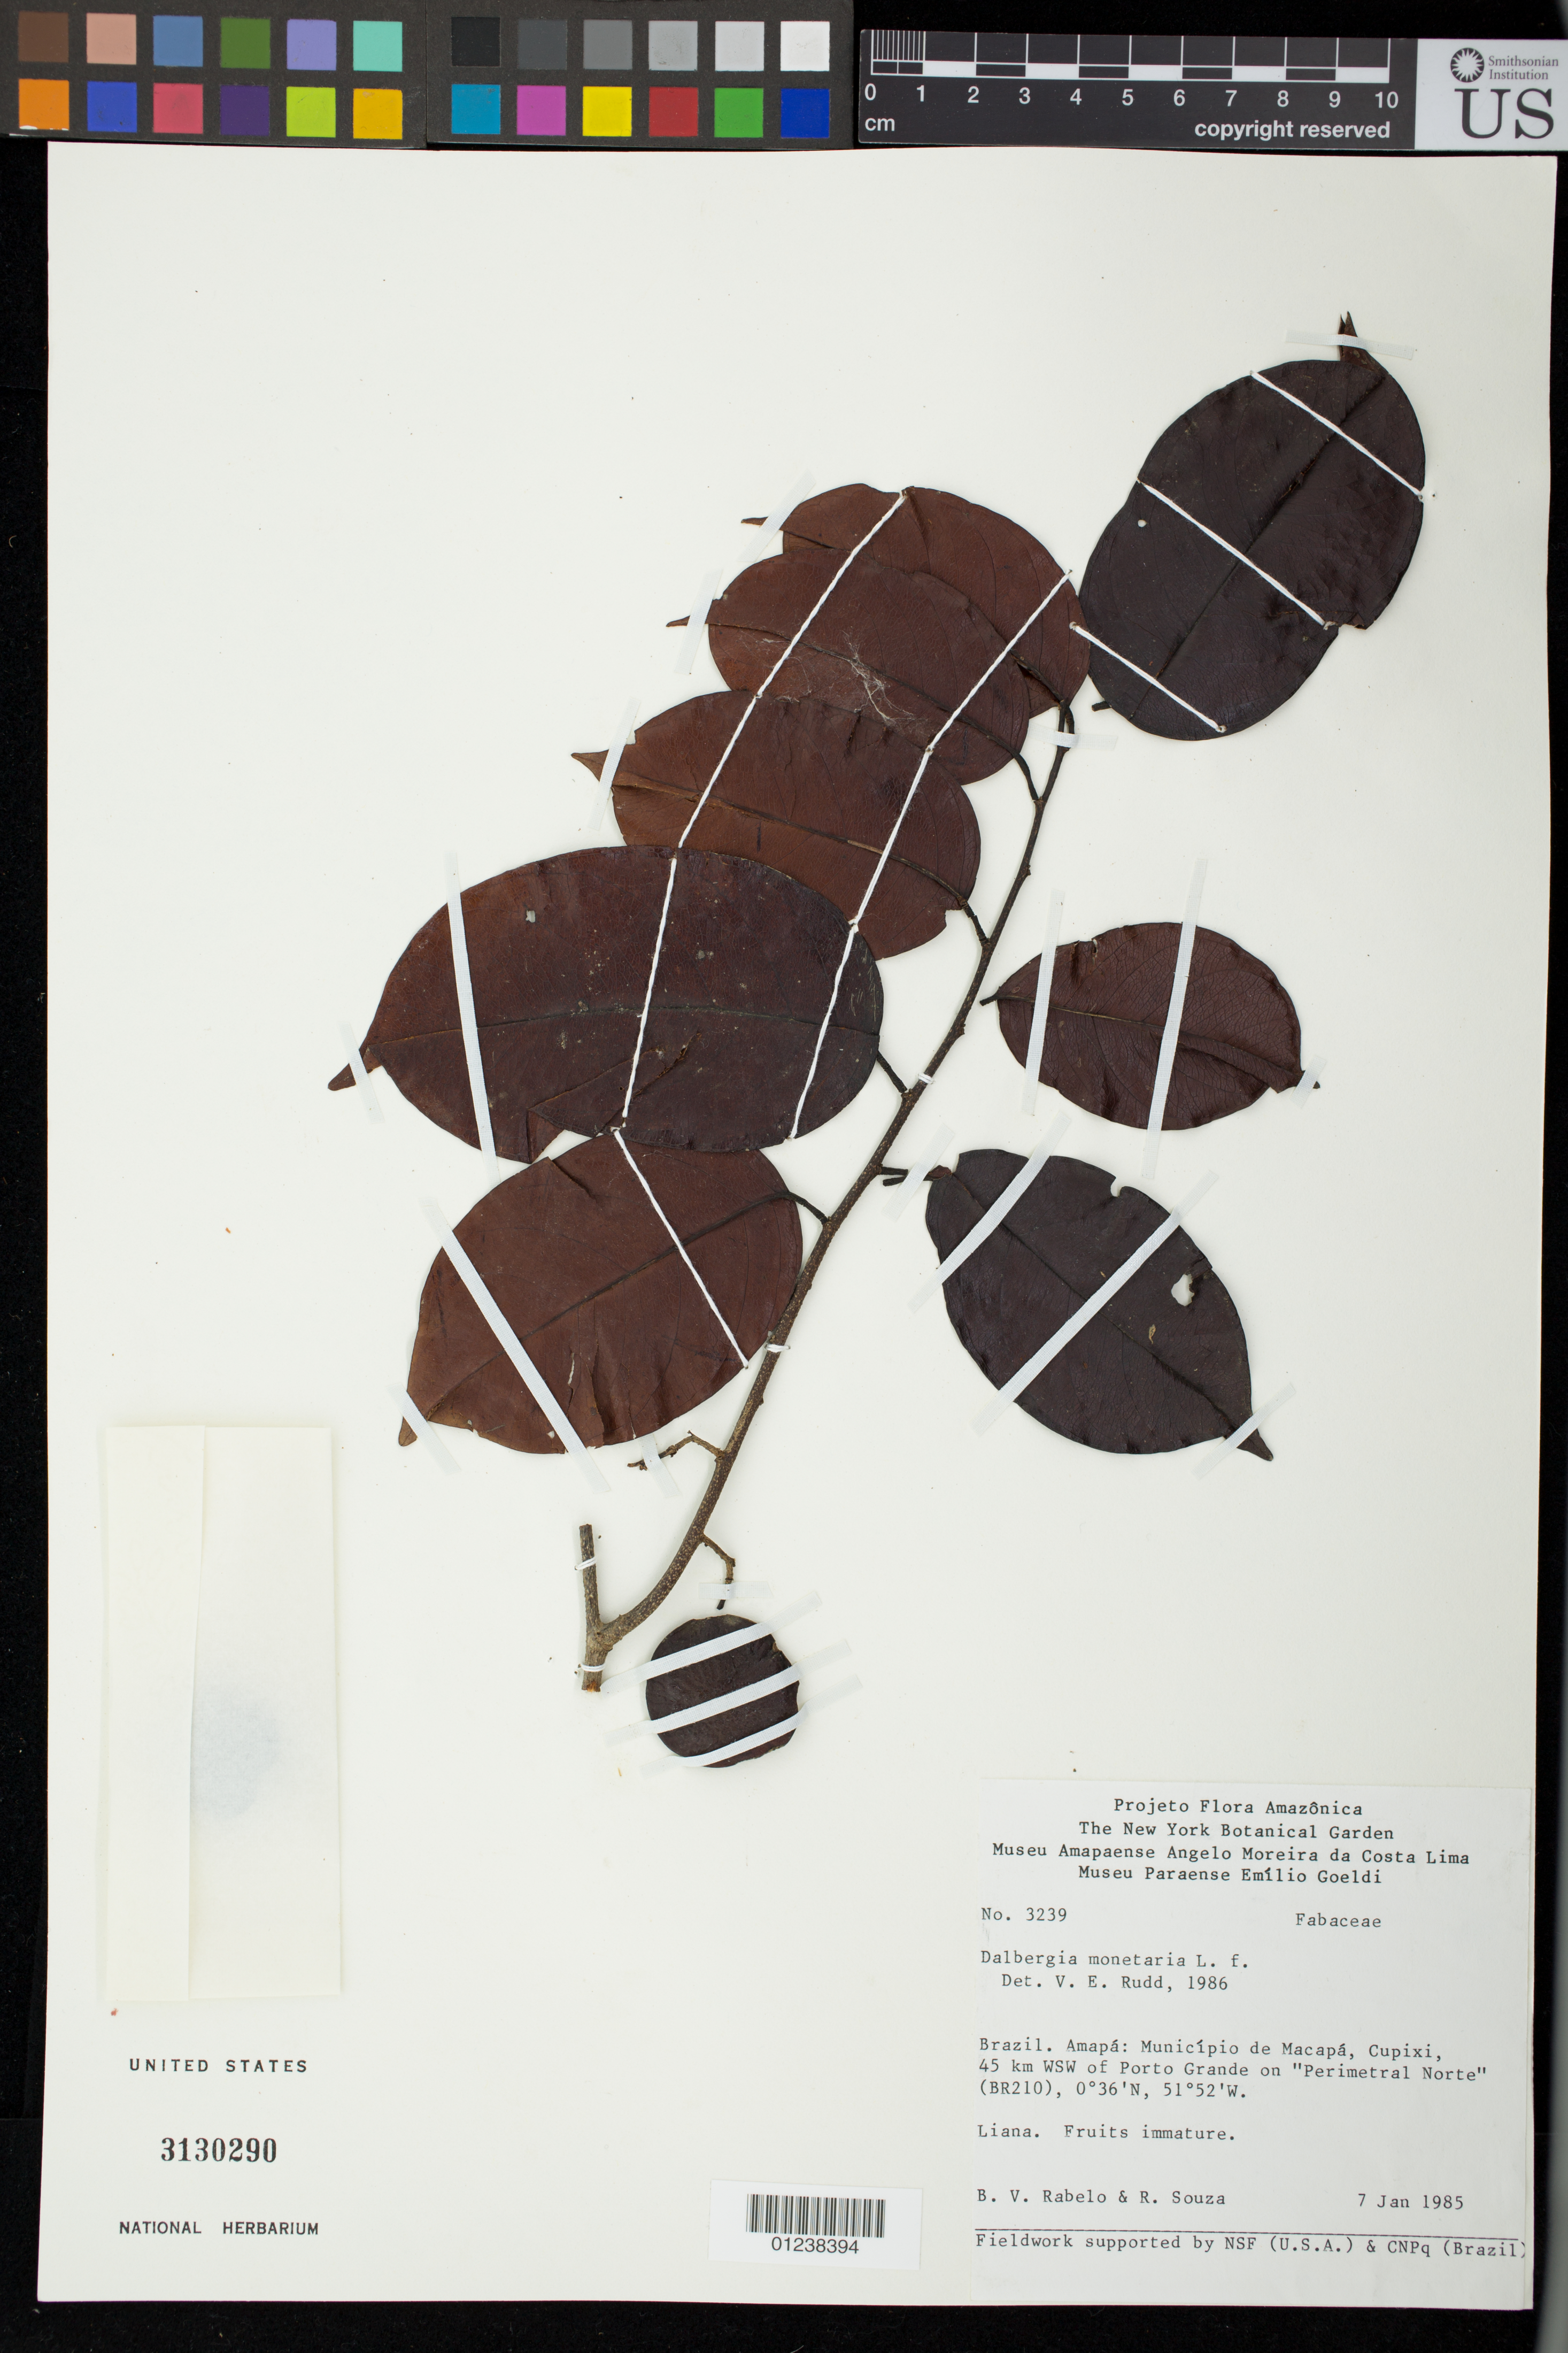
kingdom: Plantae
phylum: Tracheophyta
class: Magnoliopsida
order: Fabales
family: Fabaceae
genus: Dalbergia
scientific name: Dalbergia monetaria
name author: L. f.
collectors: B. Rabelo & R. Souza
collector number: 3239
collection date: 1985-01-07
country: Brazil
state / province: Amapá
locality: Municipio de Macapa, Cupixi, 45 km WSW of Porto Grande on "Perimetral Norte" (BR210)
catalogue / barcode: US 3130290